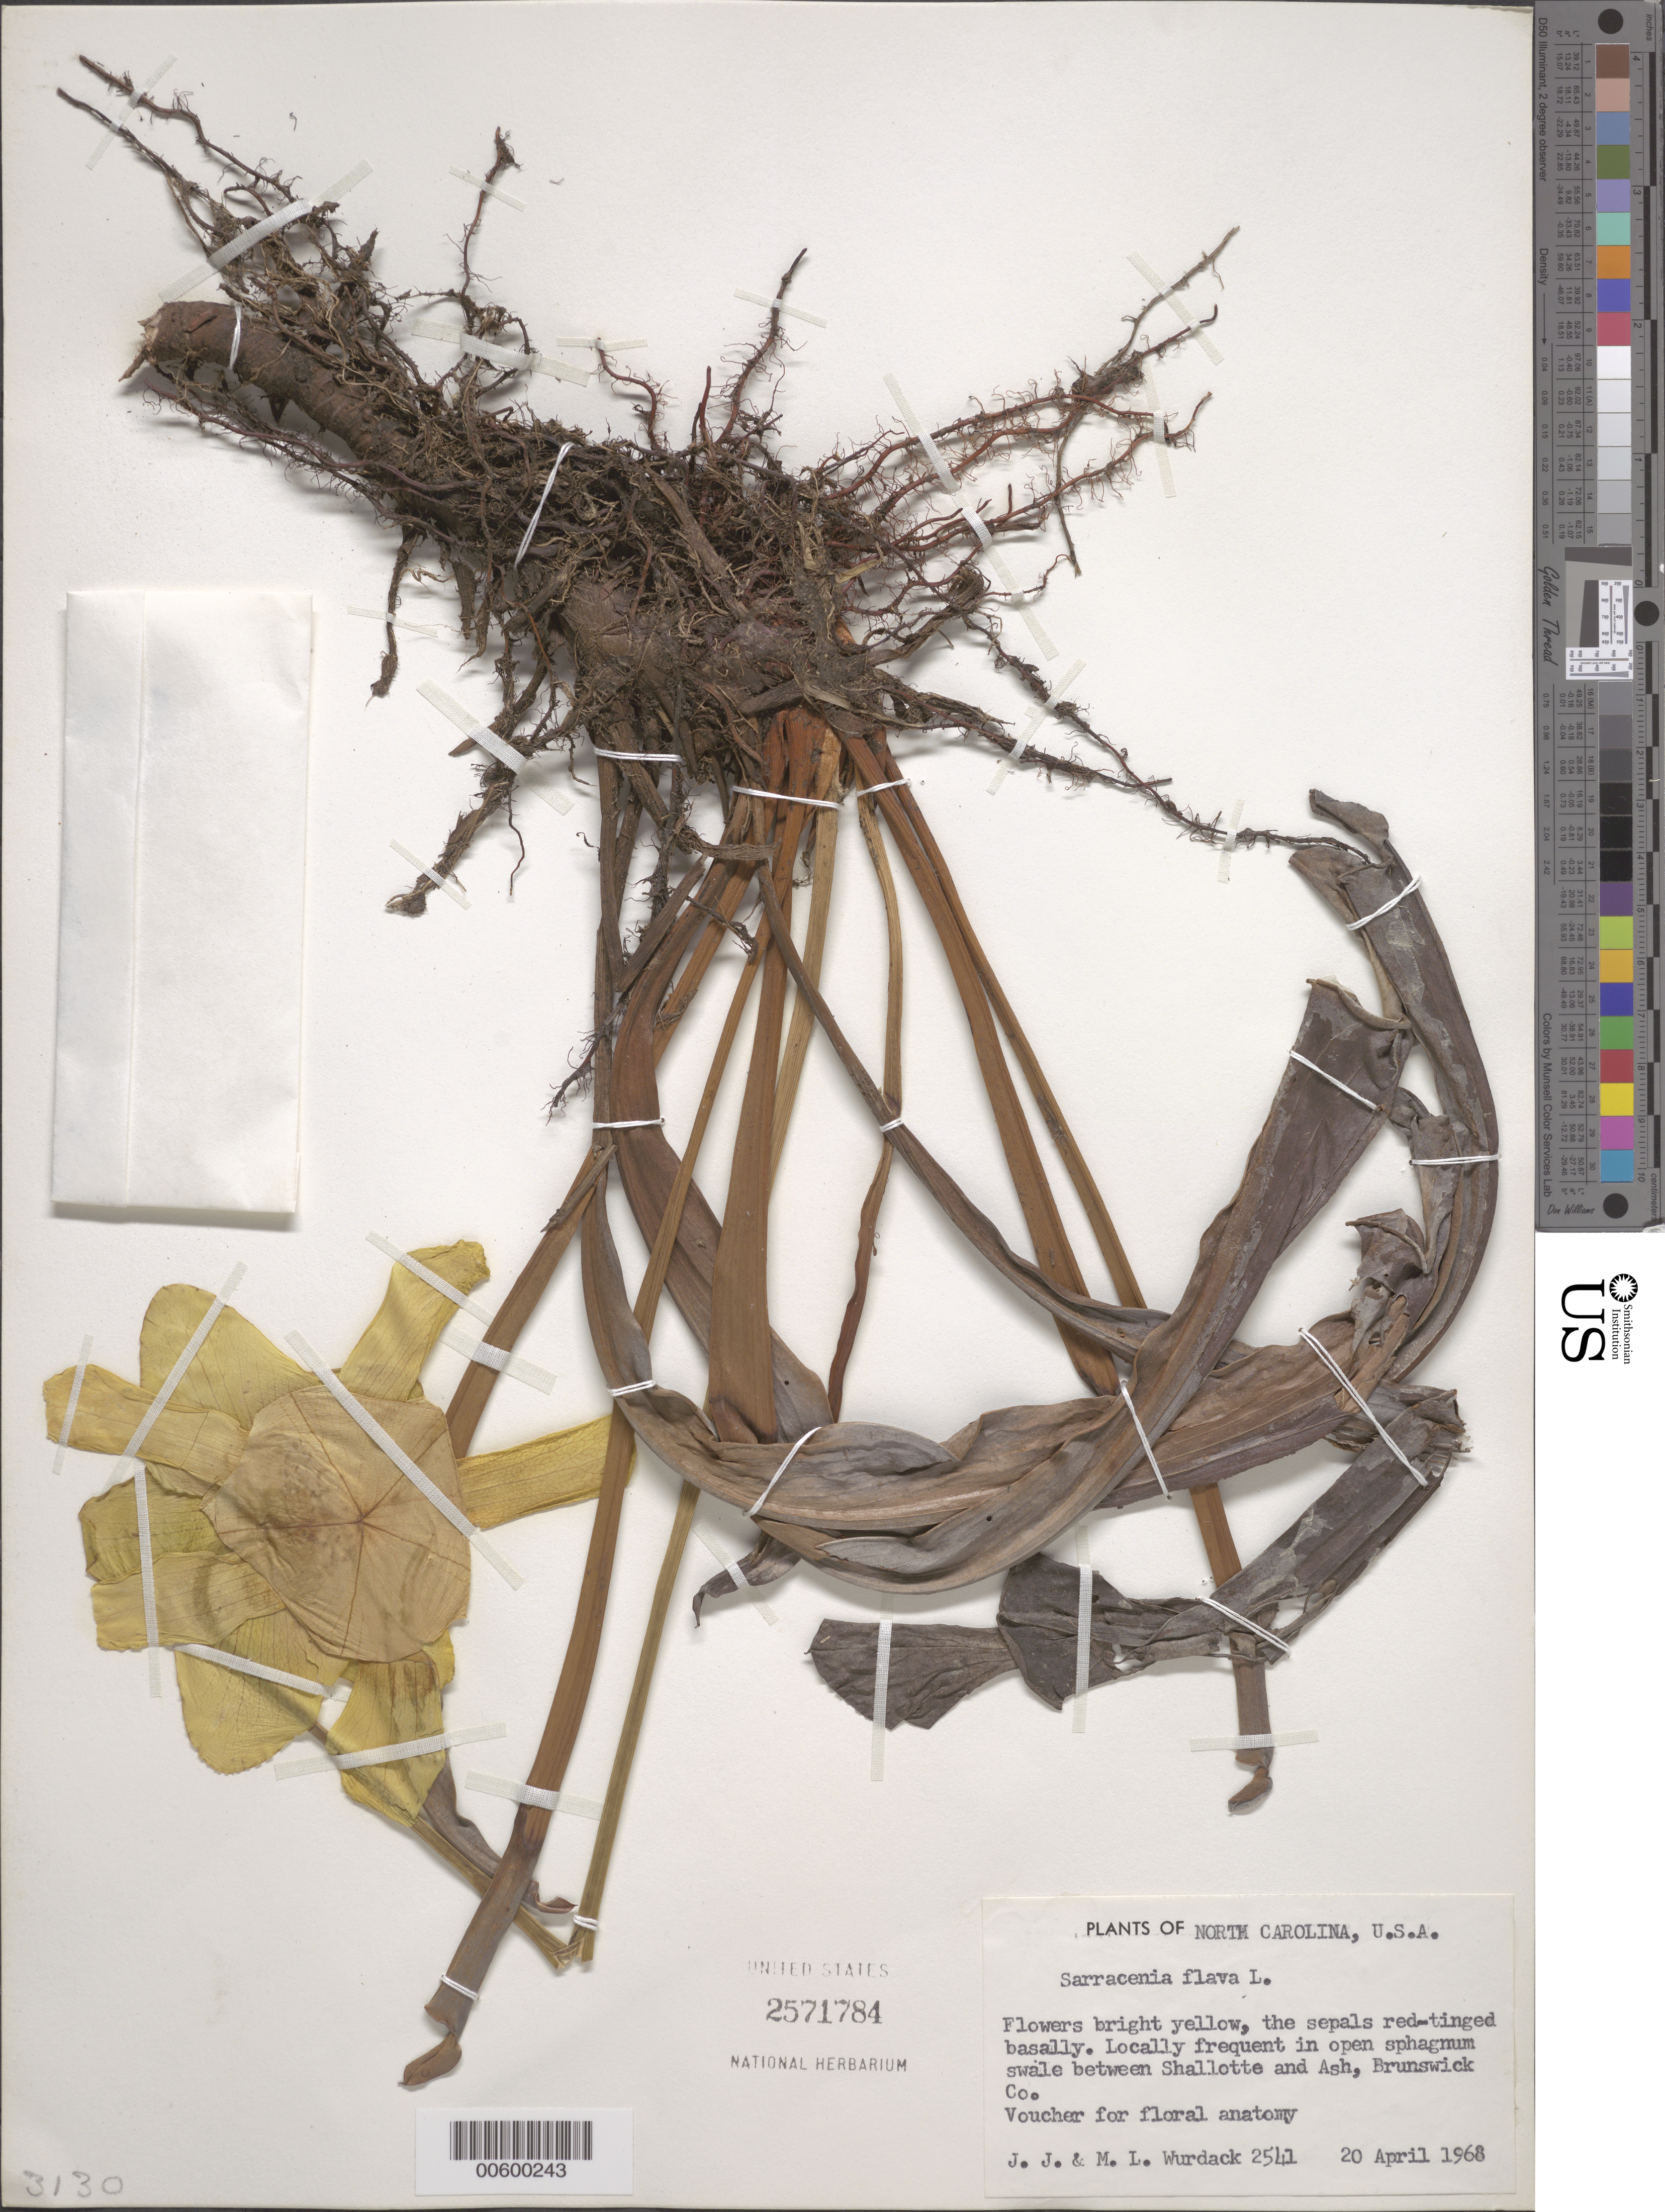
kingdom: Plantae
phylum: Tracheophyta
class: Magnoliopsida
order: Ericales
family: Sarraceniaceae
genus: Sarracenia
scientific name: Sarracenia flava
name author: L.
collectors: J. J. Wurdack & M. L. Wurdack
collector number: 2541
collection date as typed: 20 Apr 1968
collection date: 1968-04-20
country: United States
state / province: North Carolina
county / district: Brunswick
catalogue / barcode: US 2571784